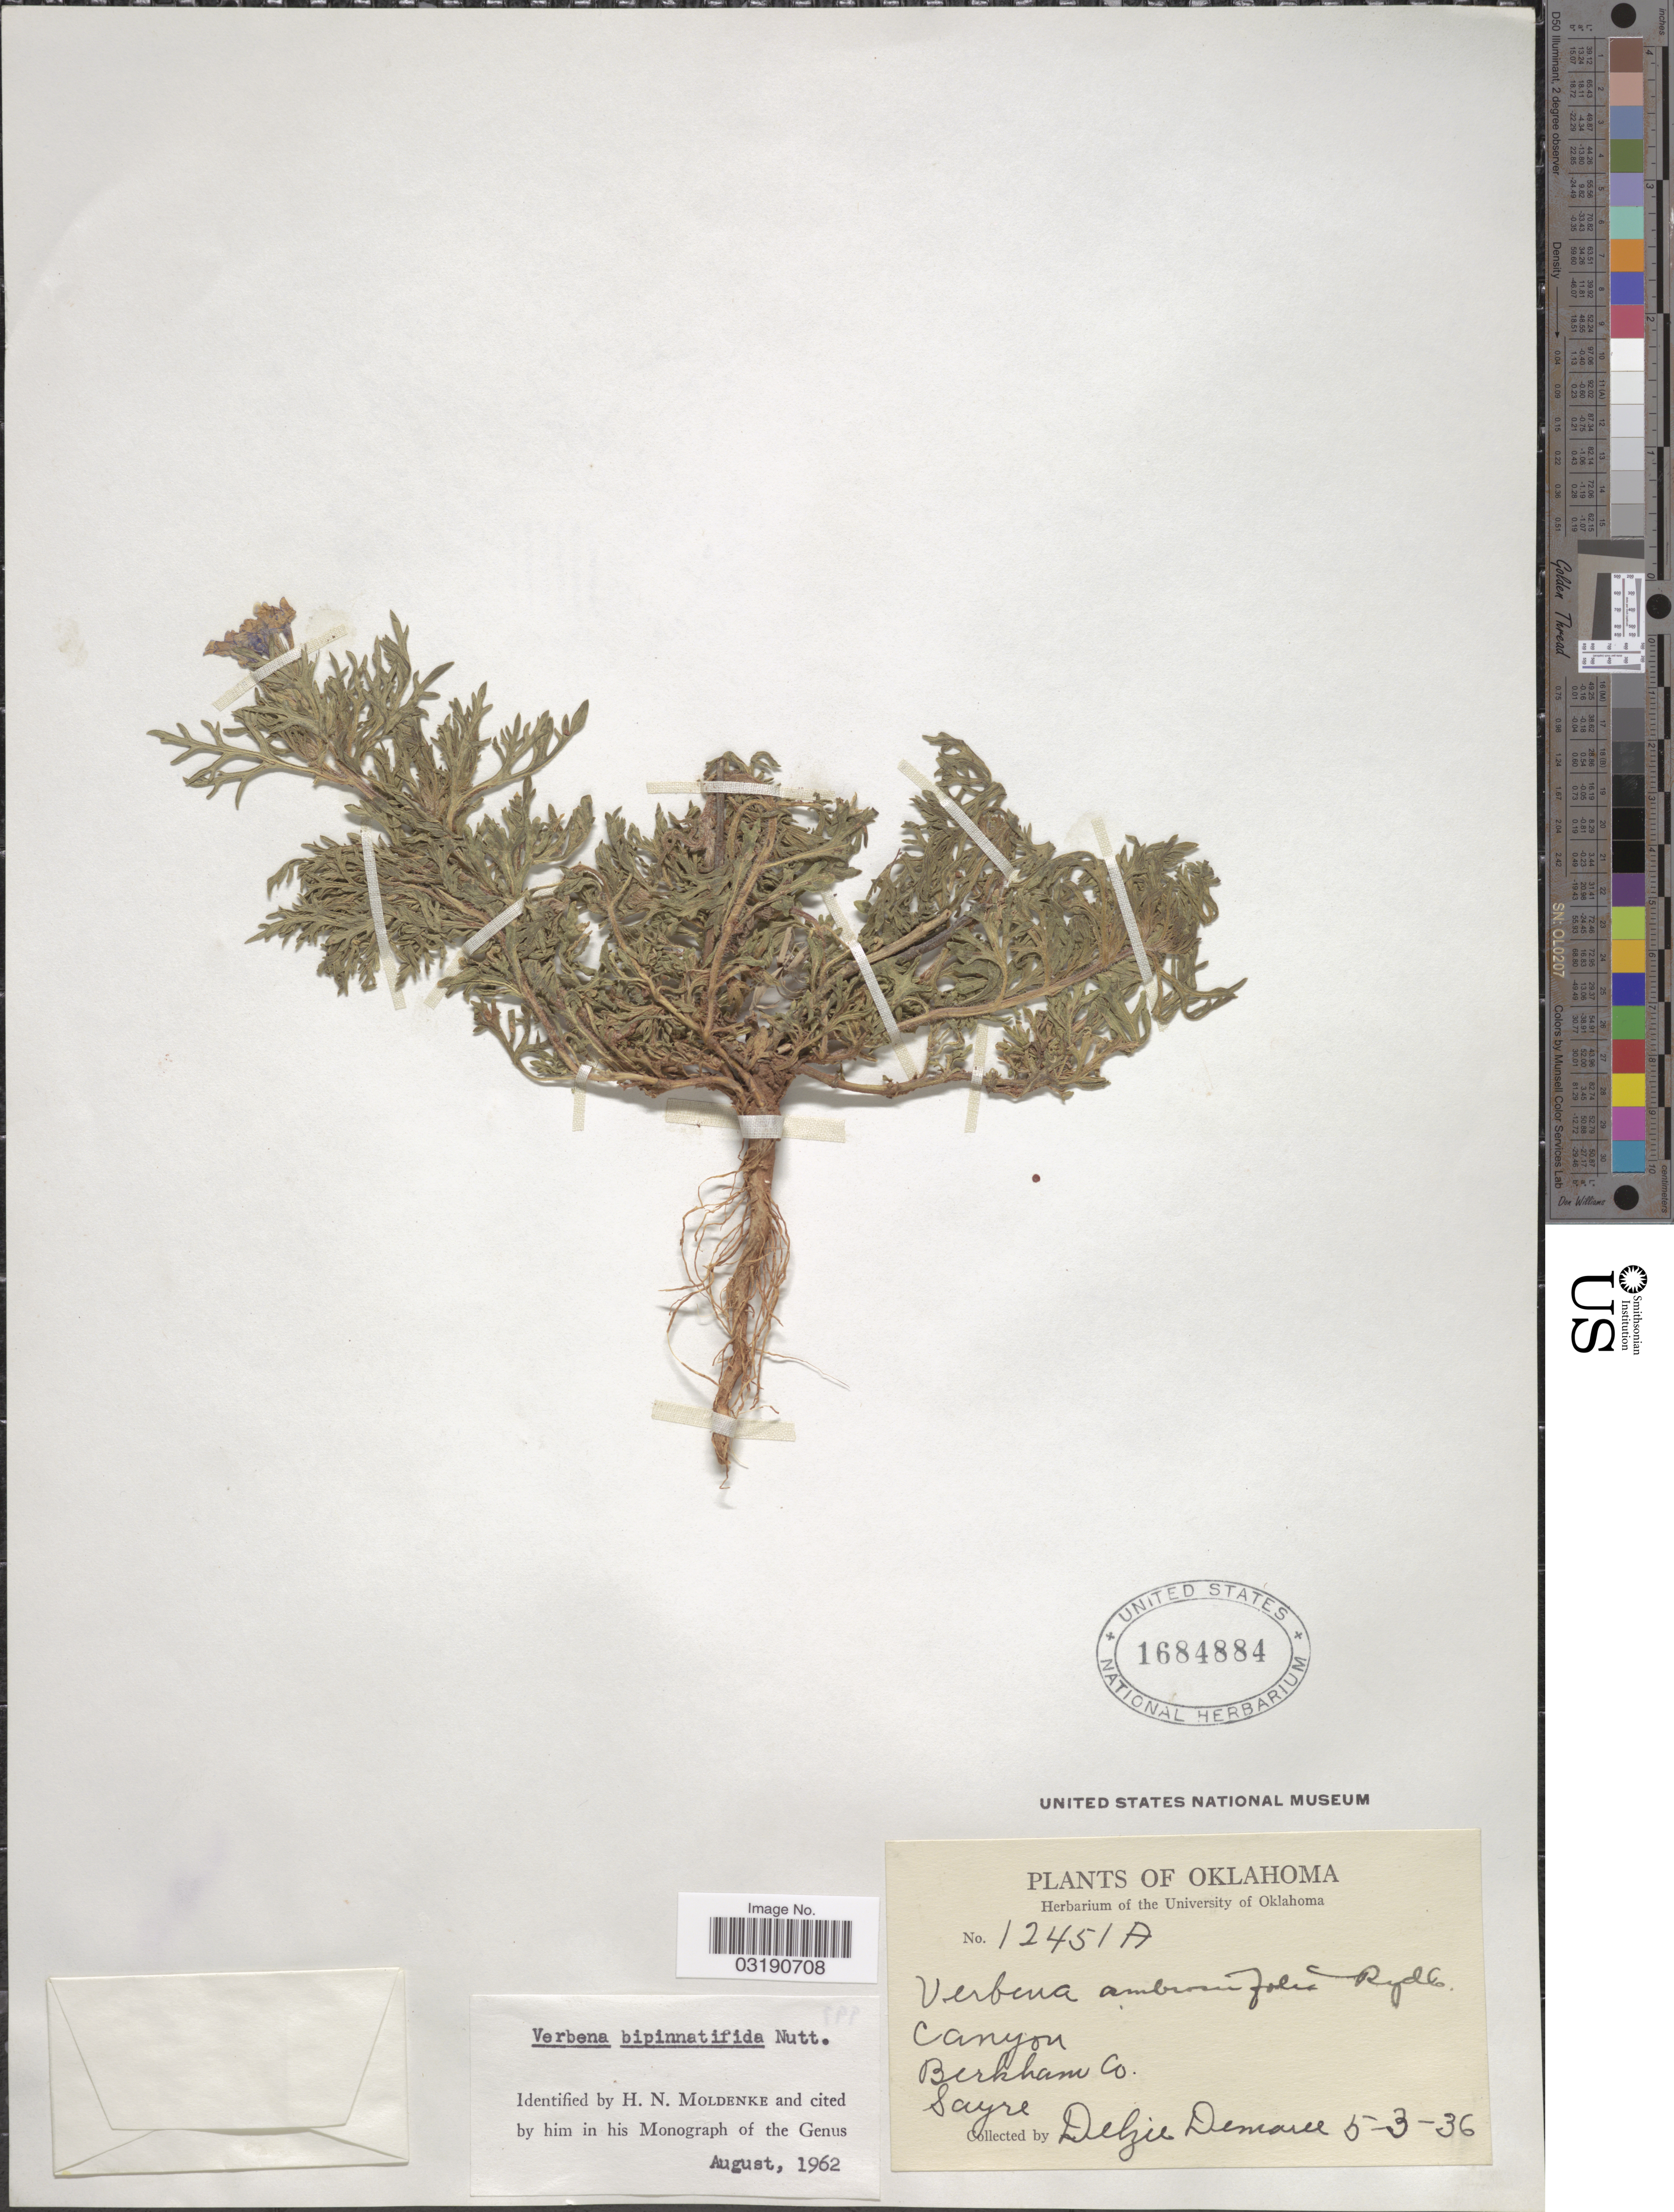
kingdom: Plantae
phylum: Tracheophyta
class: Magnoliopsida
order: Lamiales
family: Verbenaceae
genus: Verbena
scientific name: Verbena bipinnatifida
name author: (Schauer) Nutt.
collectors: D. Demaree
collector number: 12451A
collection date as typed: Transcribed d/m/y: 3/5/36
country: United States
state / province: Oklahoma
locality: Canyon Berkham Co. Sayre.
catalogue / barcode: US 1684884